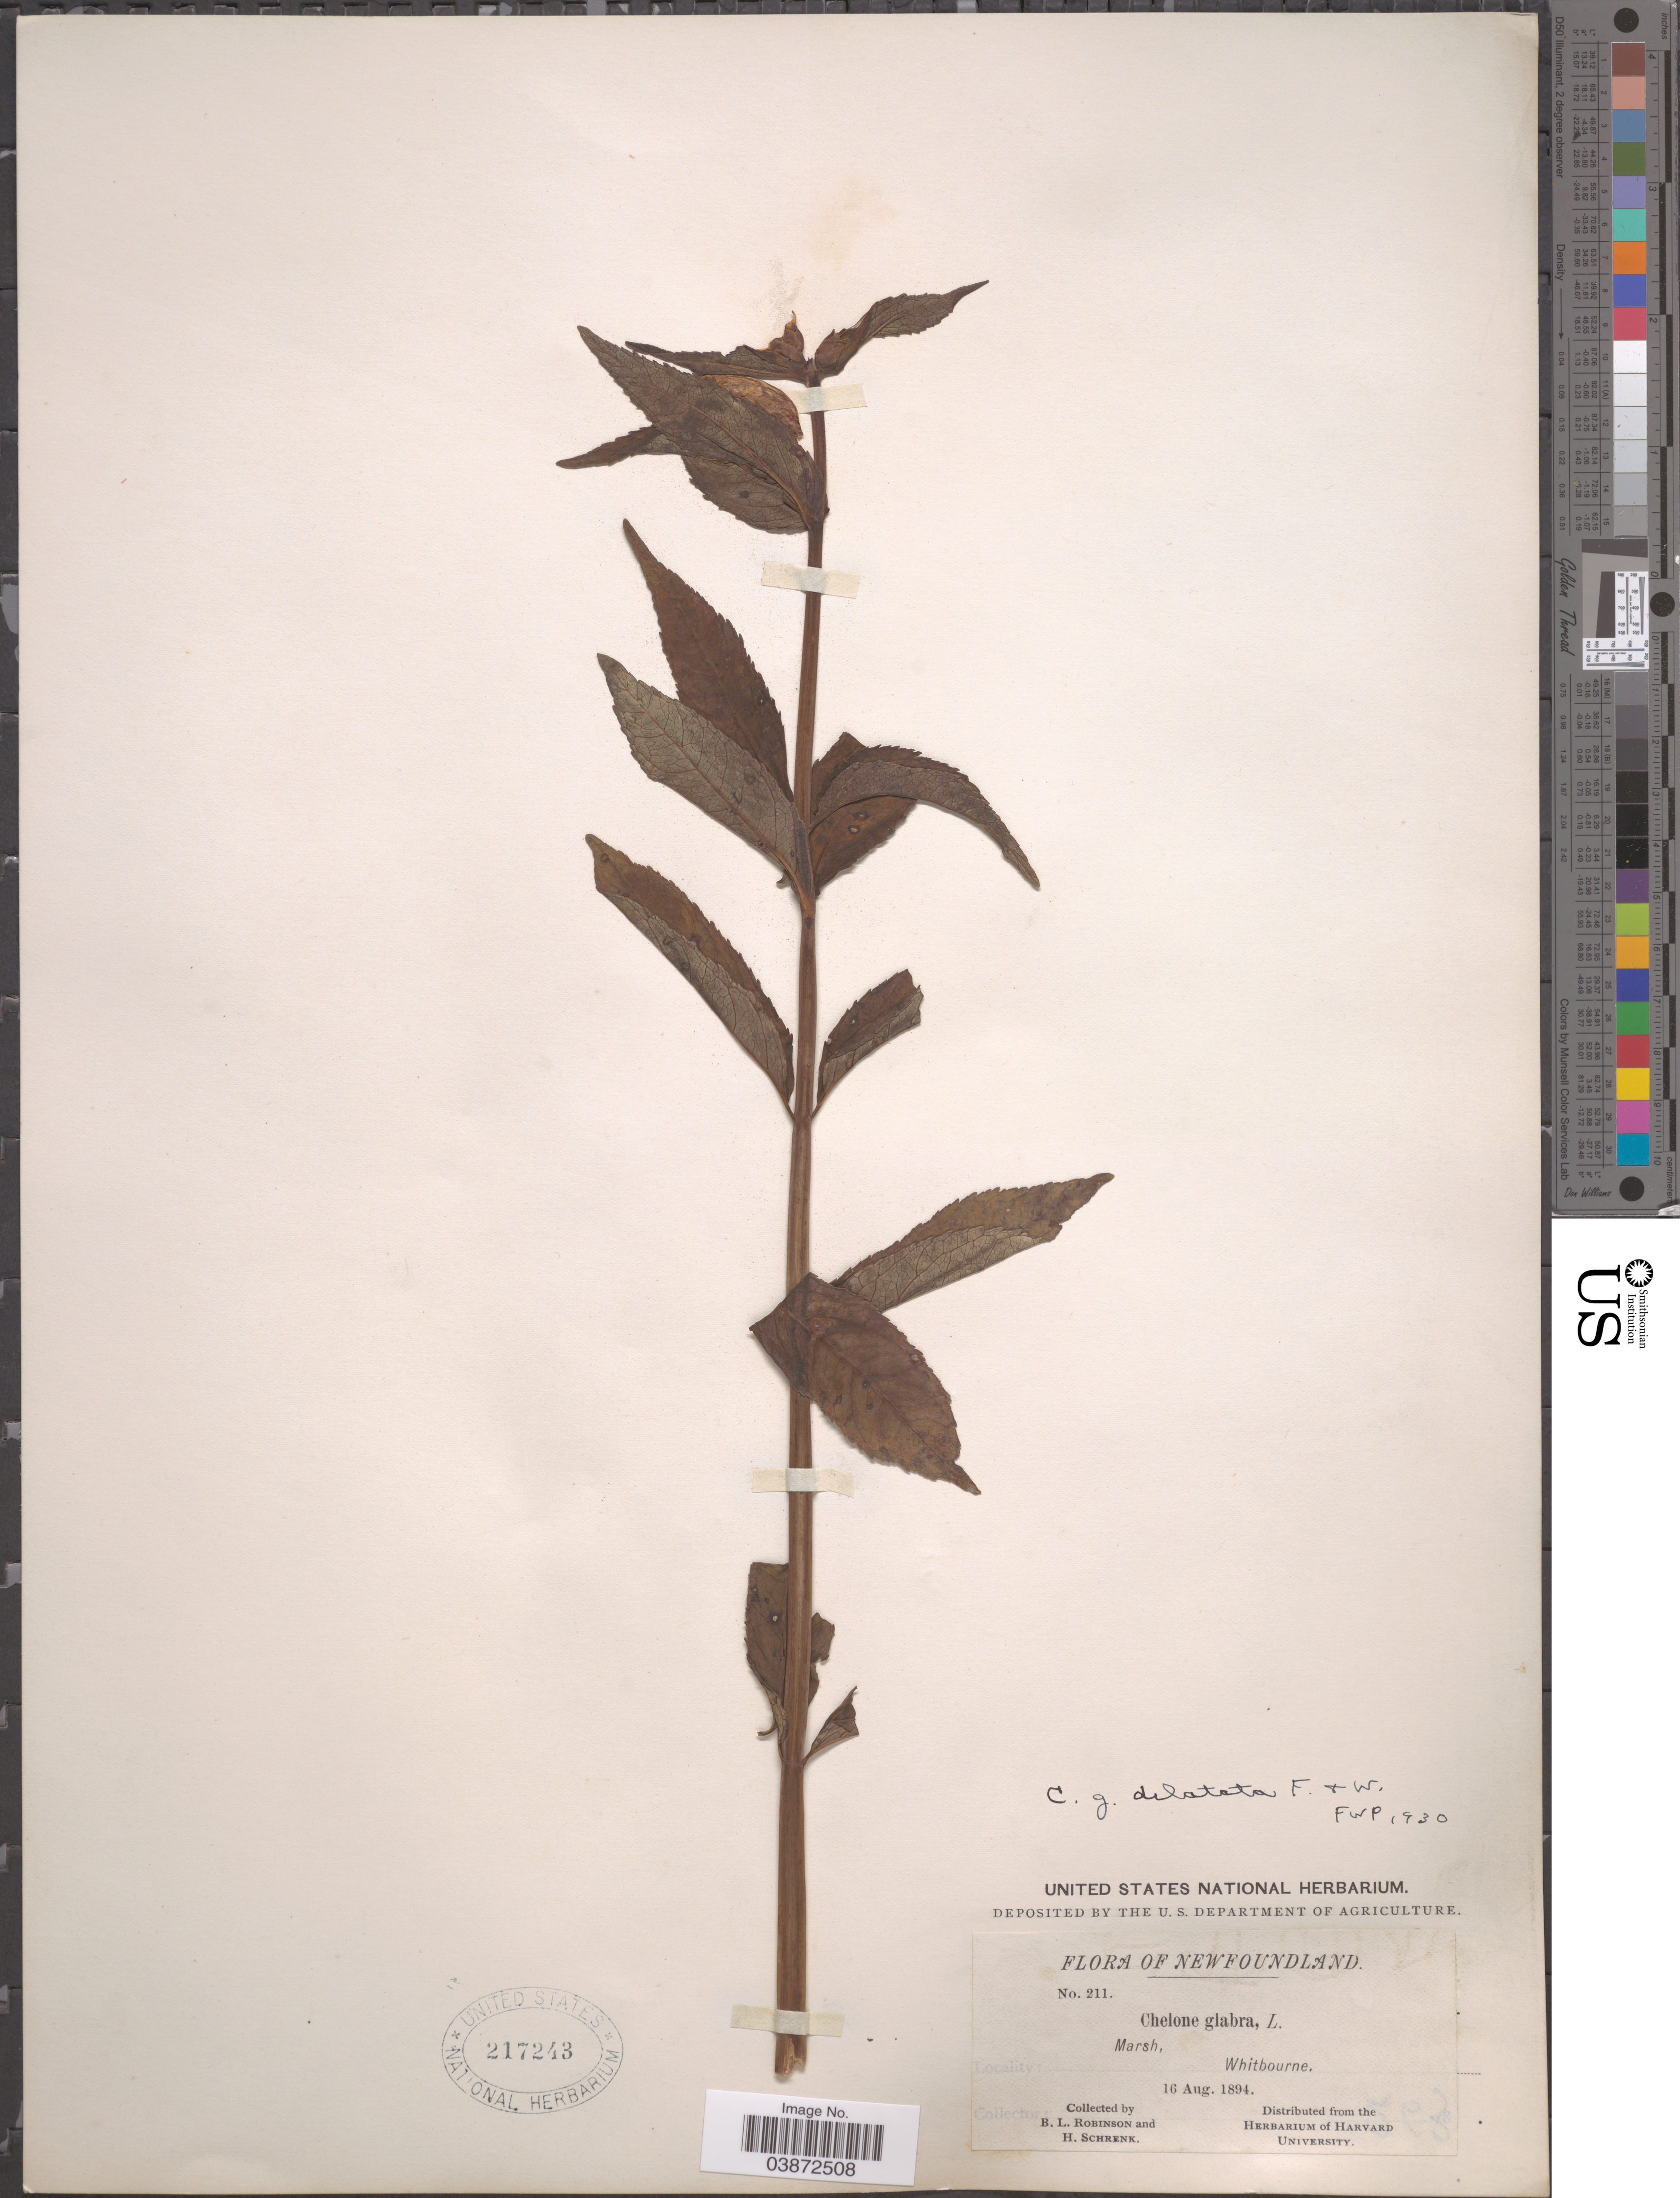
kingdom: Plantae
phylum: Tracheophyta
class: Magnoliopsida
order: Lamiales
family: Plantaginaceae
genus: Chelone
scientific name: Chelone glabra var. dilatata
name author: (Fernald & Wiegand) Pennell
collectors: B. L. Robinson & H. Schrenk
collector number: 211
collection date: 1894-08-16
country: Canada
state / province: Newfoundland and Labrador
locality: Whitbourne.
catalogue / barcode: US 217243